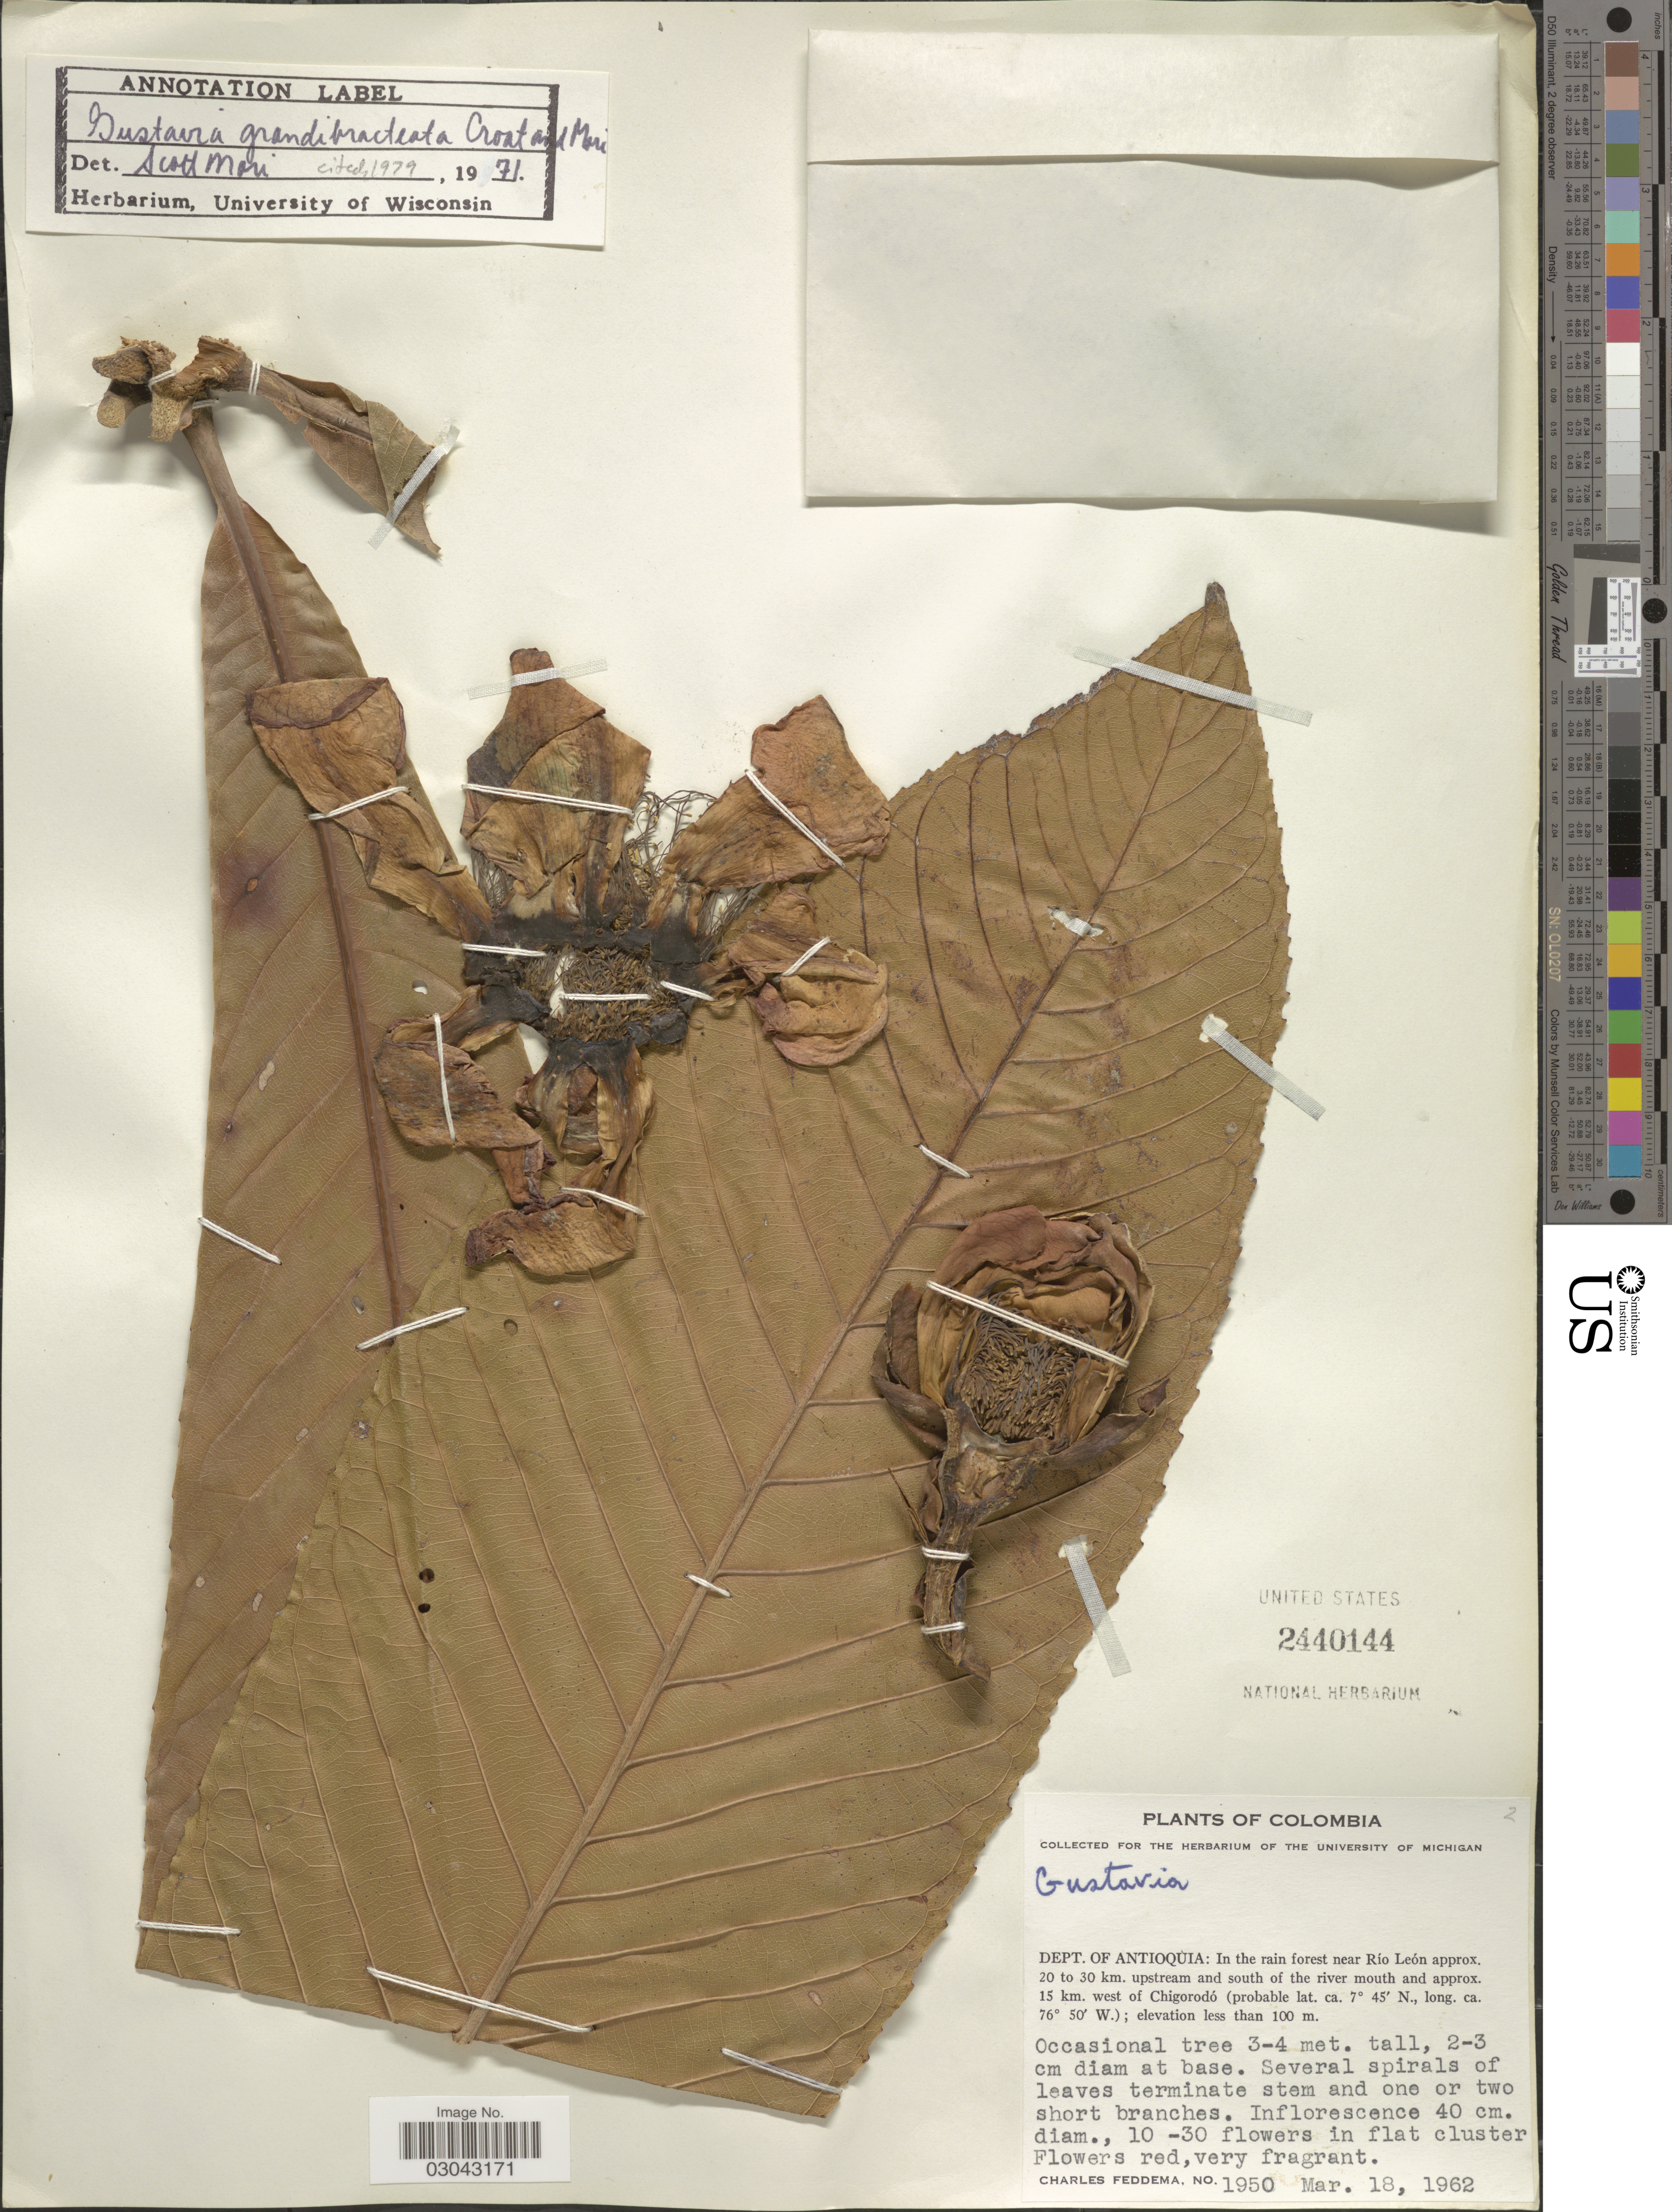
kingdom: Plantae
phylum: Tracheophyta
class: Magnoliopsida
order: Ericales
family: Lecythidaceae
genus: Gustavia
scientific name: Gustavia grandibracteata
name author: Croat & S.A. Mori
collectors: C. Feddema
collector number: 1950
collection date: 1962-03-18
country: Colombia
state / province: Antioquia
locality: Dept. of Antioquia: In the rain forest near Río León approx. 20 to 30 km. upstream and south of the river mouth and approx. 15 km. west of Chigorodó.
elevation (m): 100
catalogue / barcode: US 2440144